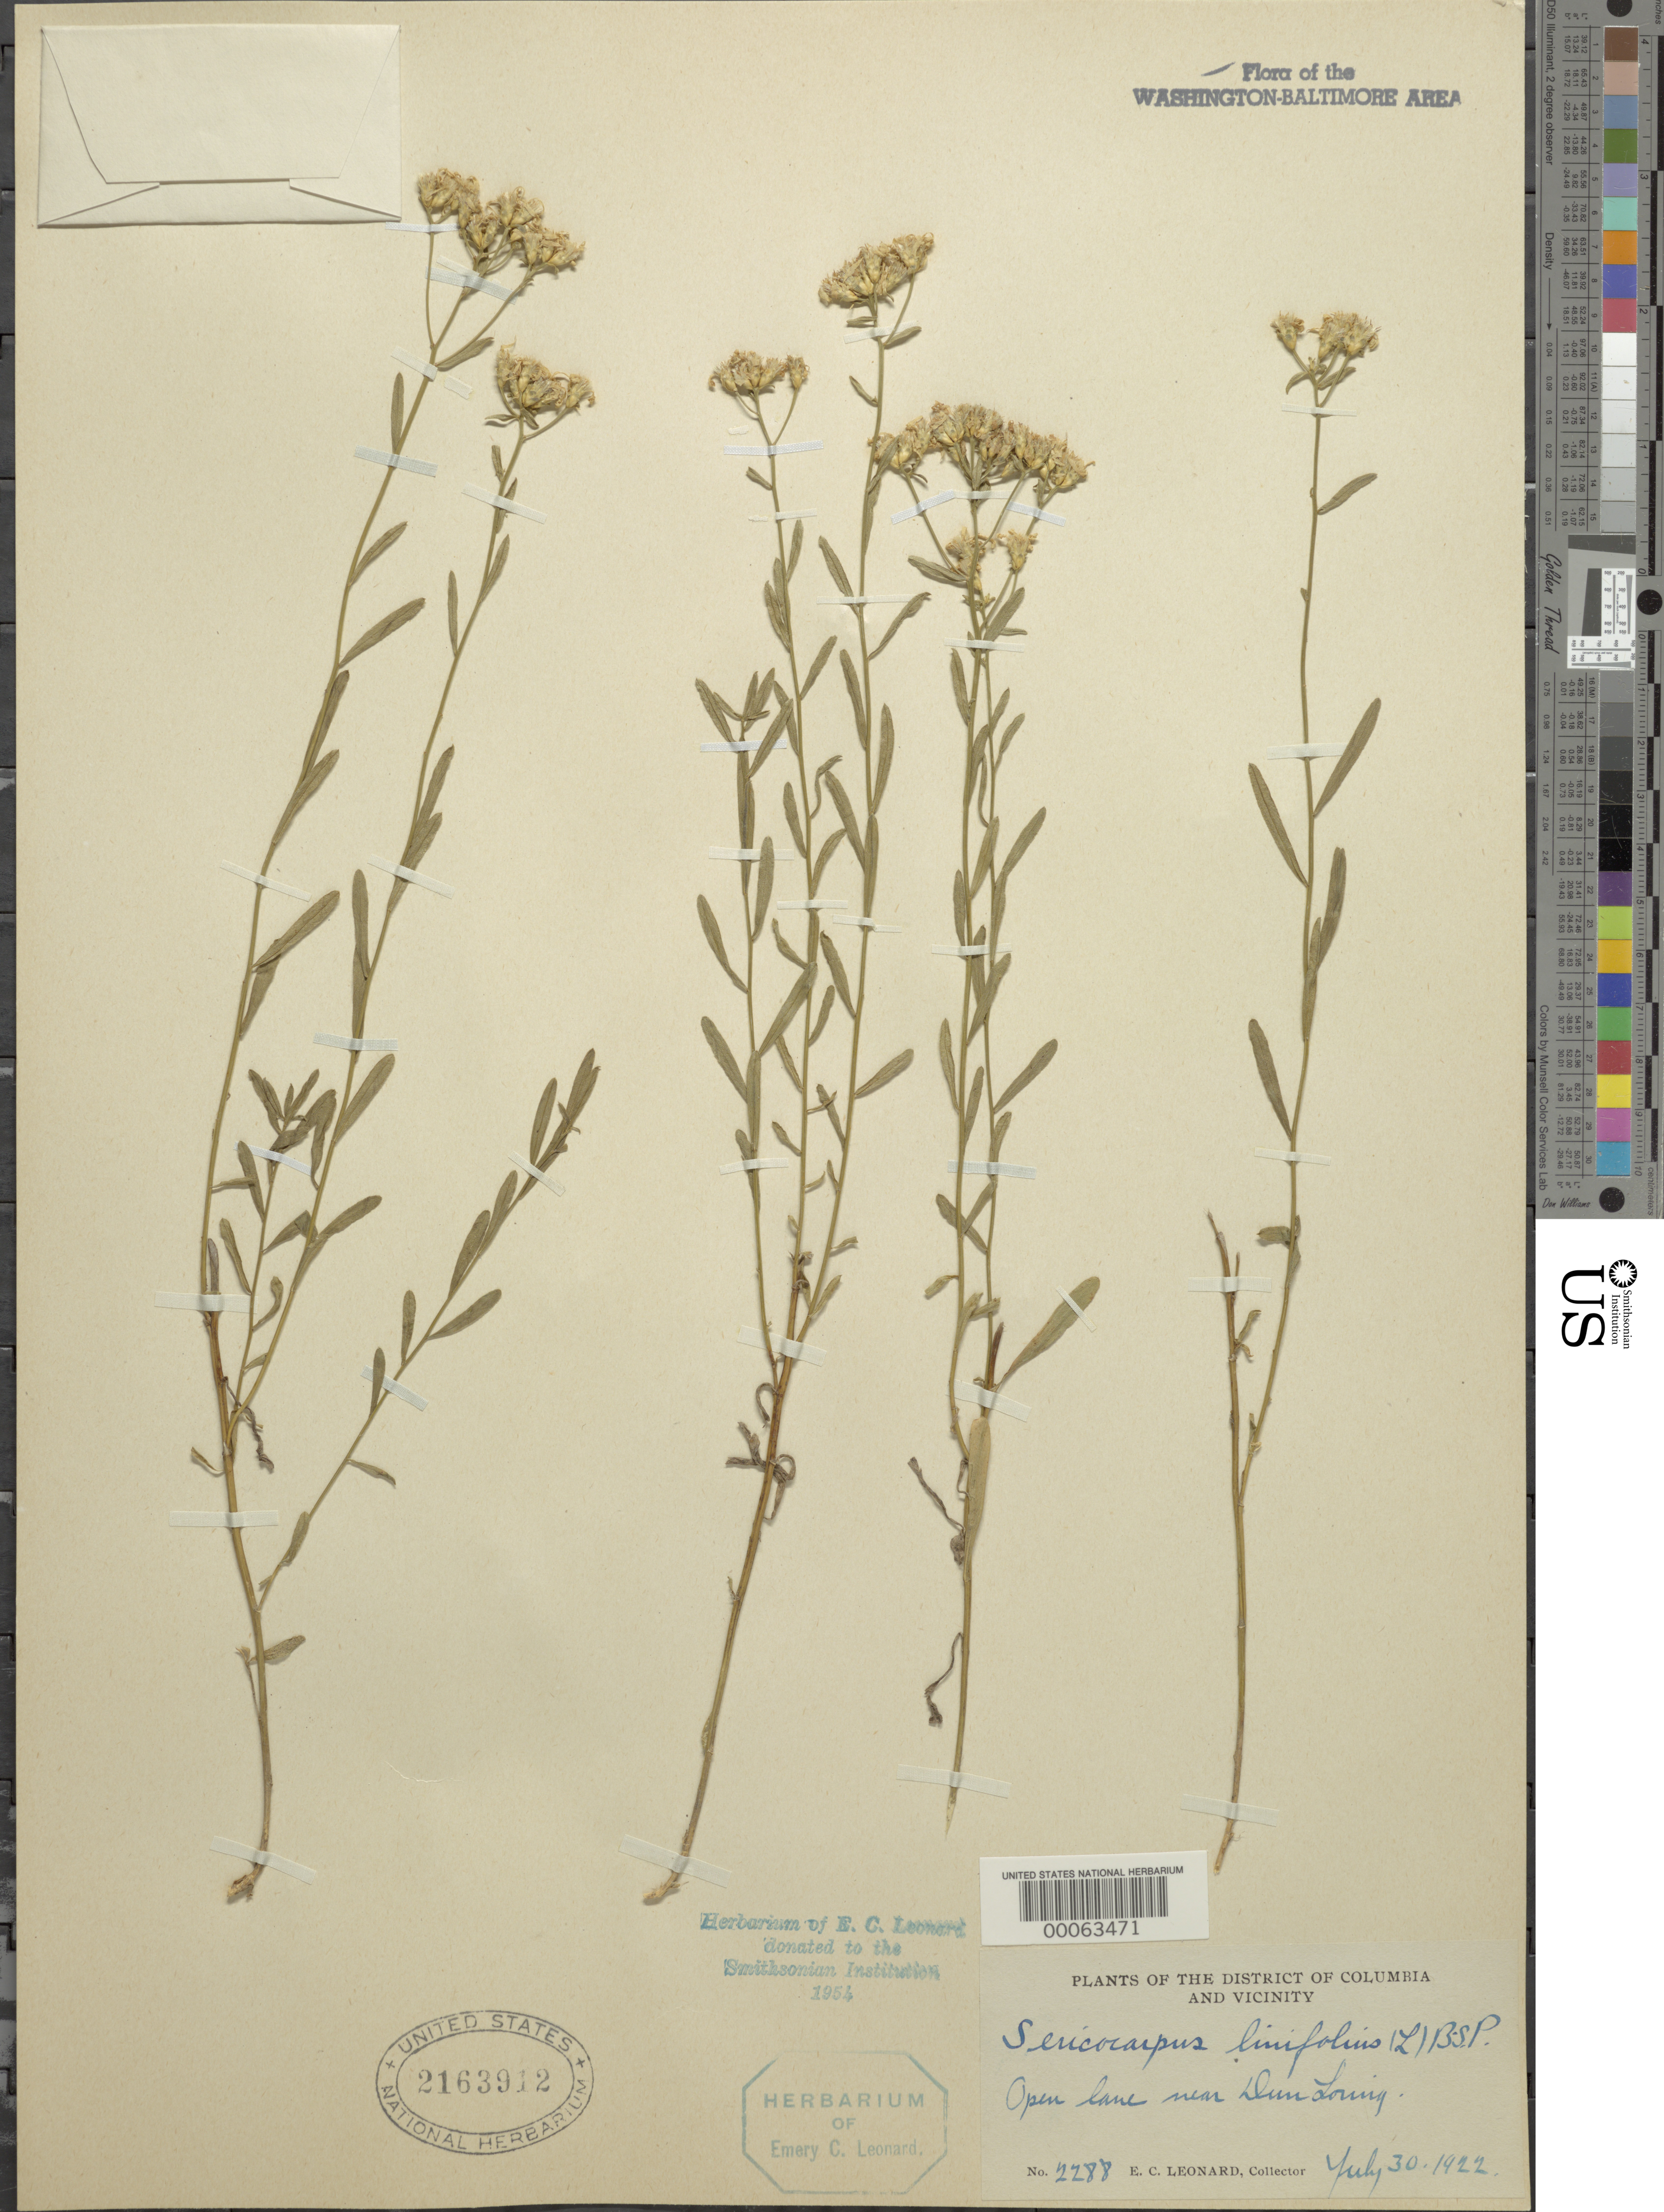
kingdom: Plantae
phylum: Tracheophyta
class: Magnoliopsida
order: Asterales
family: Asteraceae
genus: Sericocarpus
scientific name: Sericocarpus linifolius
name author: (L.) Britton, Stearns & Poggenb.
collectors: E. C. Leonard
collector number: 2288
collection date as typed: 30 Jul 1922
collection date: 1922-07-30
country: United States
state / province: Virginia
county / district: Fairfax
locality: Dun Loring vicinity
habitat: Open lane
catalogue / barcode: US 2163912